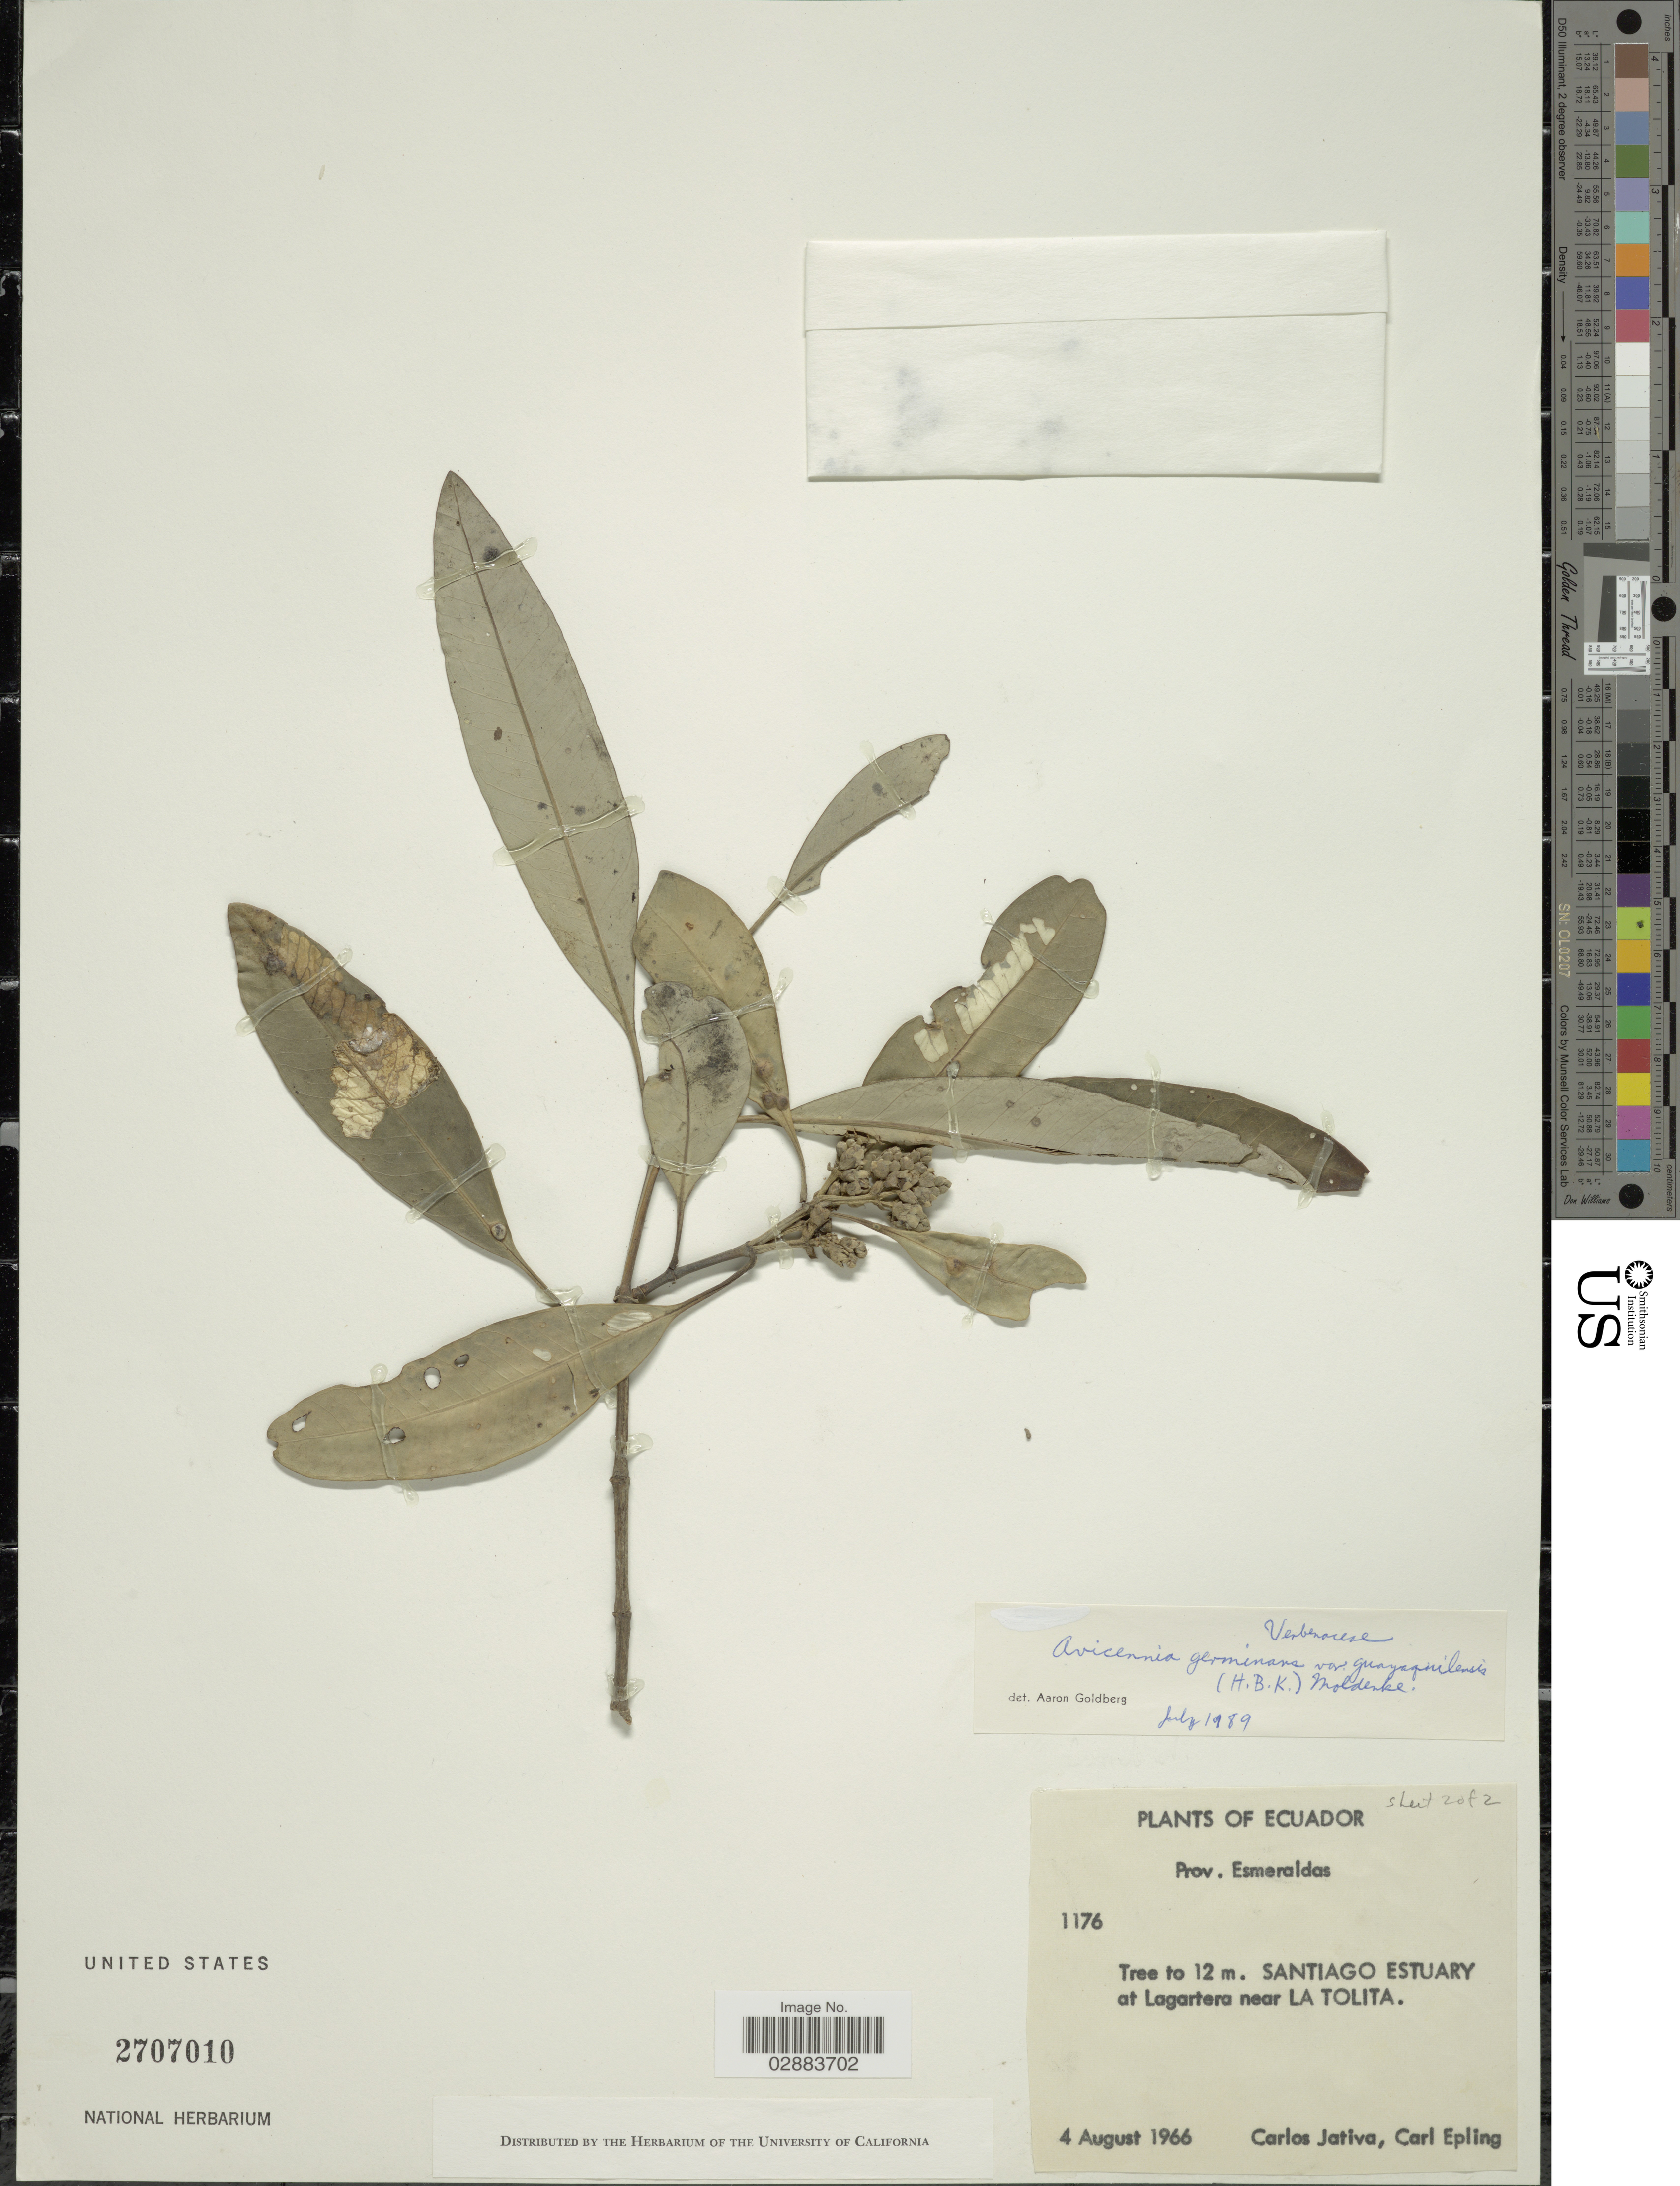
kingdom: Plantae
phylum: Tracheophyta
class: Magnoliopsida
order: Lamiales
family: Acanthaceae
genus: Avicennia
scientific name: Avicennia germinans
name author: (L.) L.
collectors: C. D. Játiva & C. C. Epling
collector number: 1176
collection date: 1966-08-04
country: Ecuador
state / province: Esmeraldas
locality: Santiago Estuary at Lagartera near La Tolita.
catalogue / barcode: US 2707010